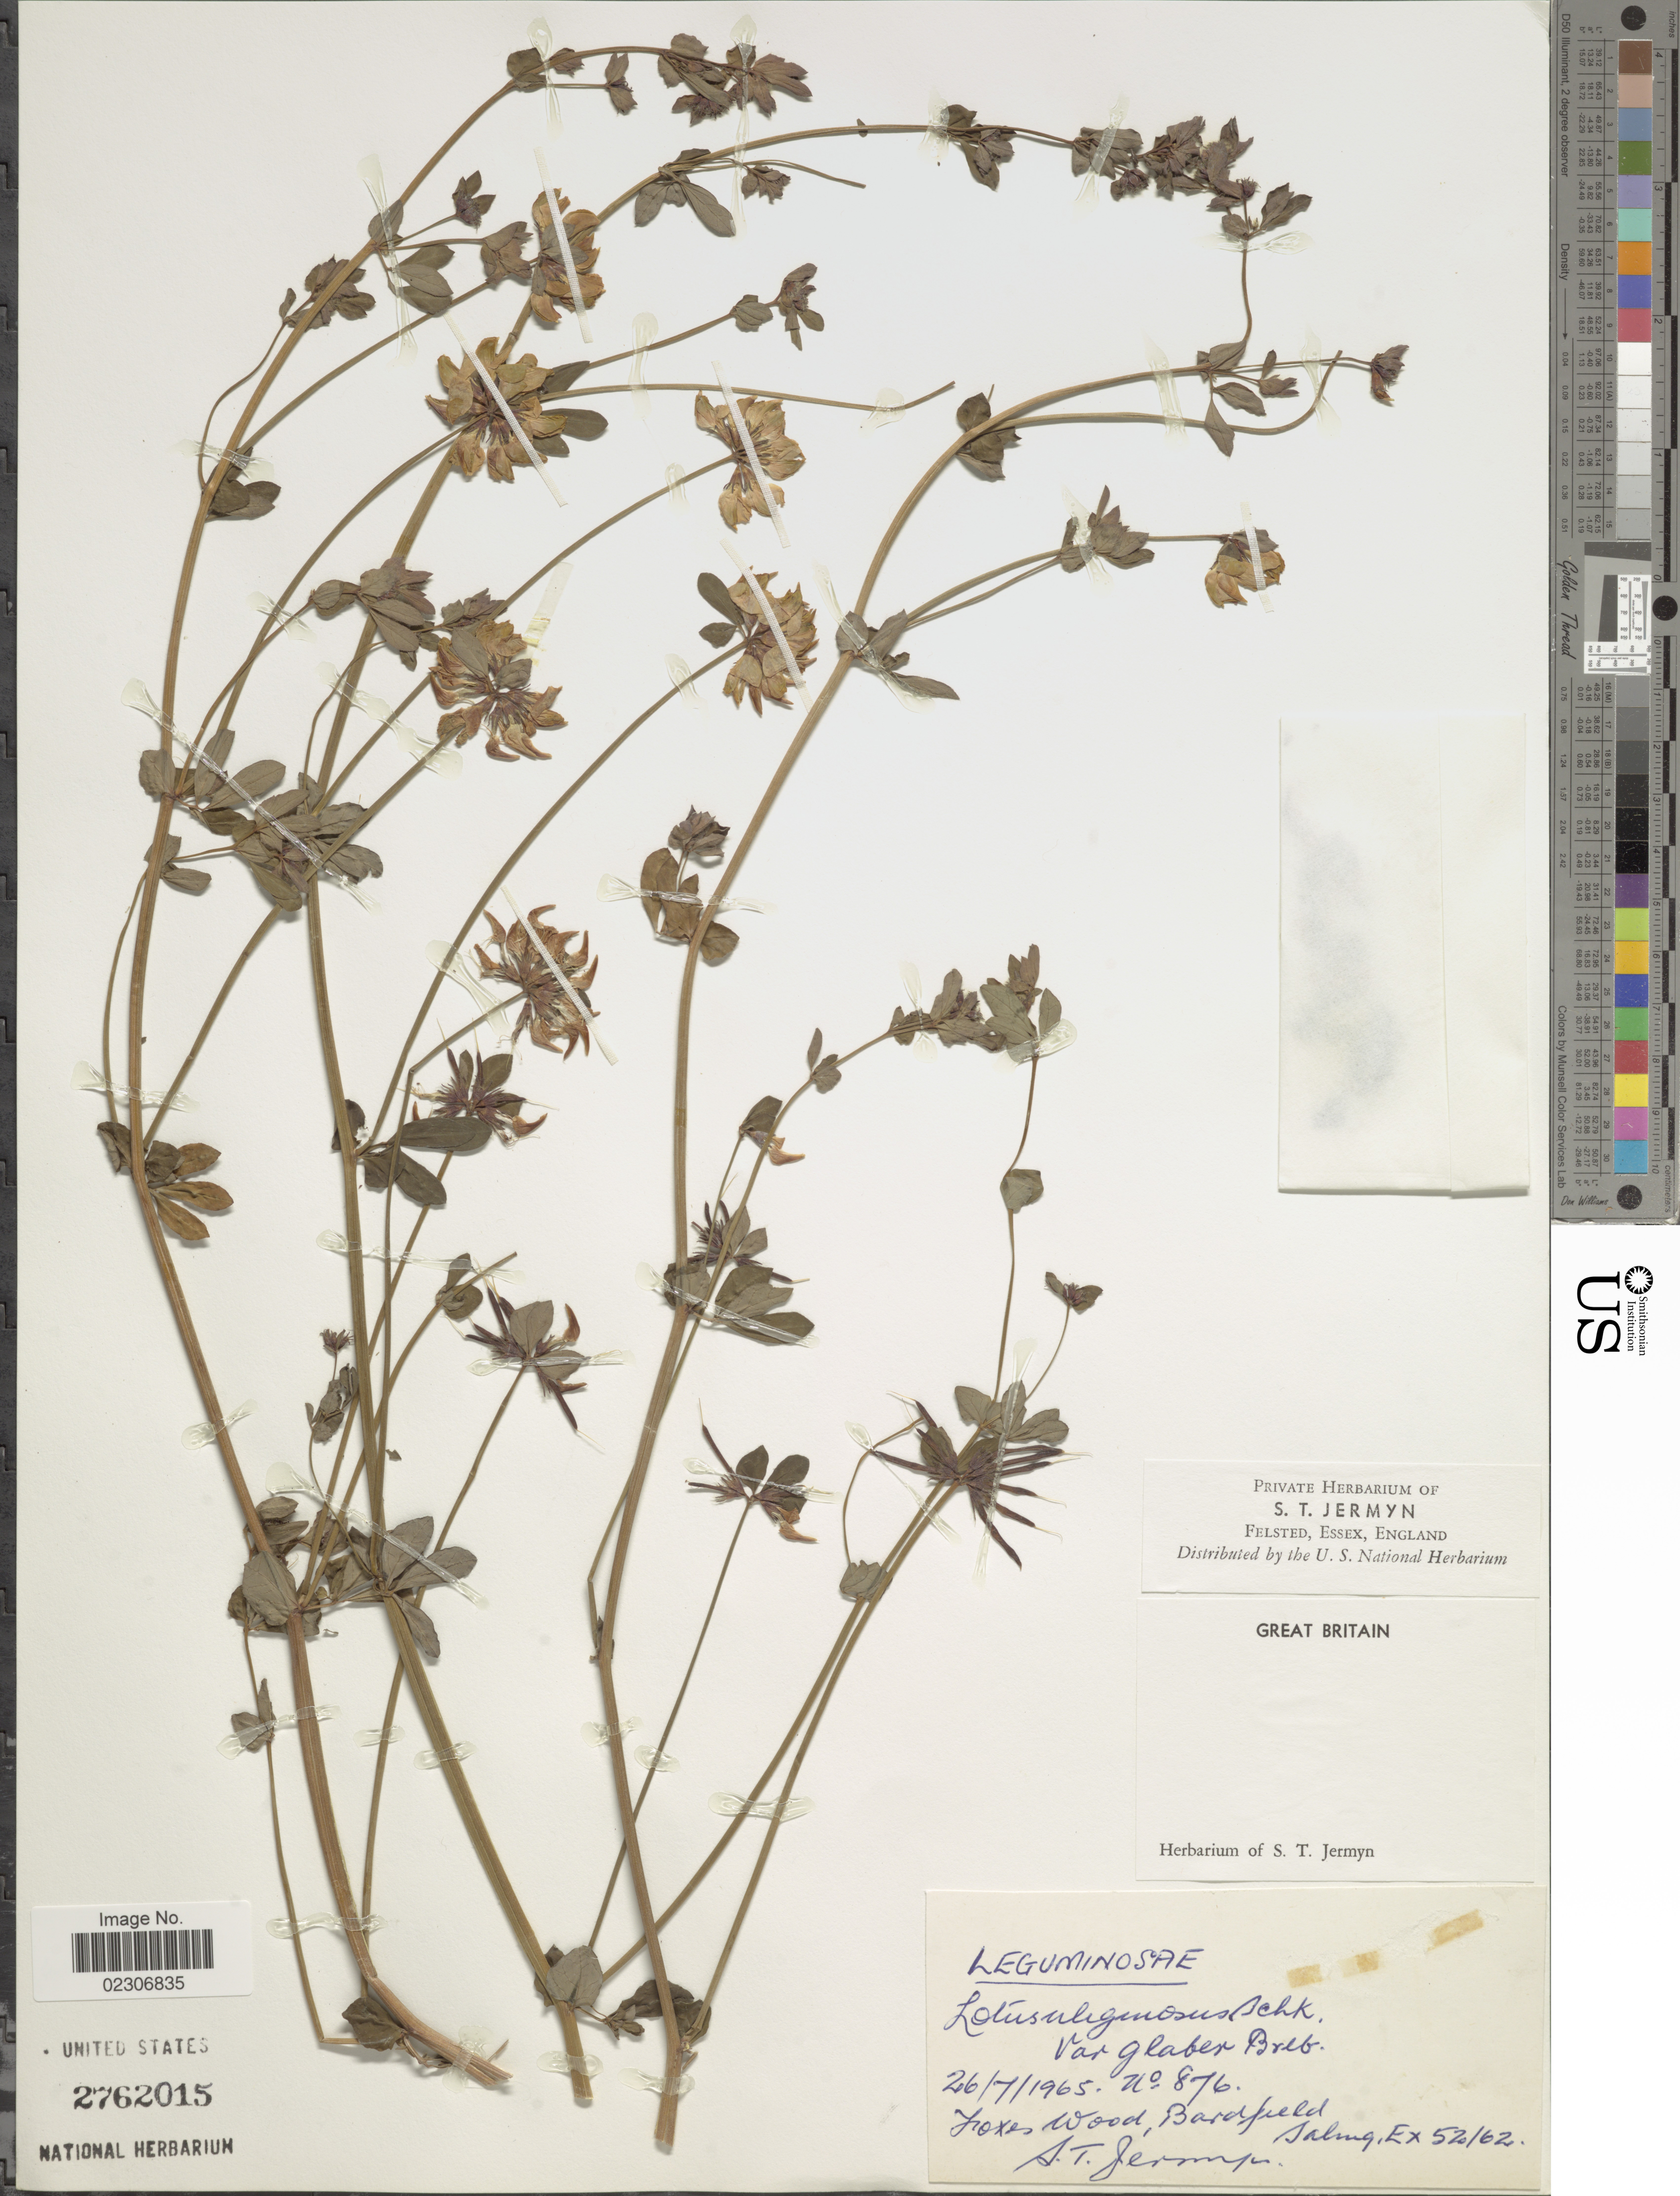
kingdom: Plantae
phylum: Tracheophyta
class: Magnoliopsida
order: Fabales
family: Fabaceae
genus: Lotus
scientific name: Lotus uliginosus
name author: Schkuhr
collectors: S. Jermyn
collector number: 876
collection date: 1965-07-26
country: United Kingdom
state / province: England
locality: Foxes Wood, Bardfield. Great Britain.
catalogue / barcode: US 2762015